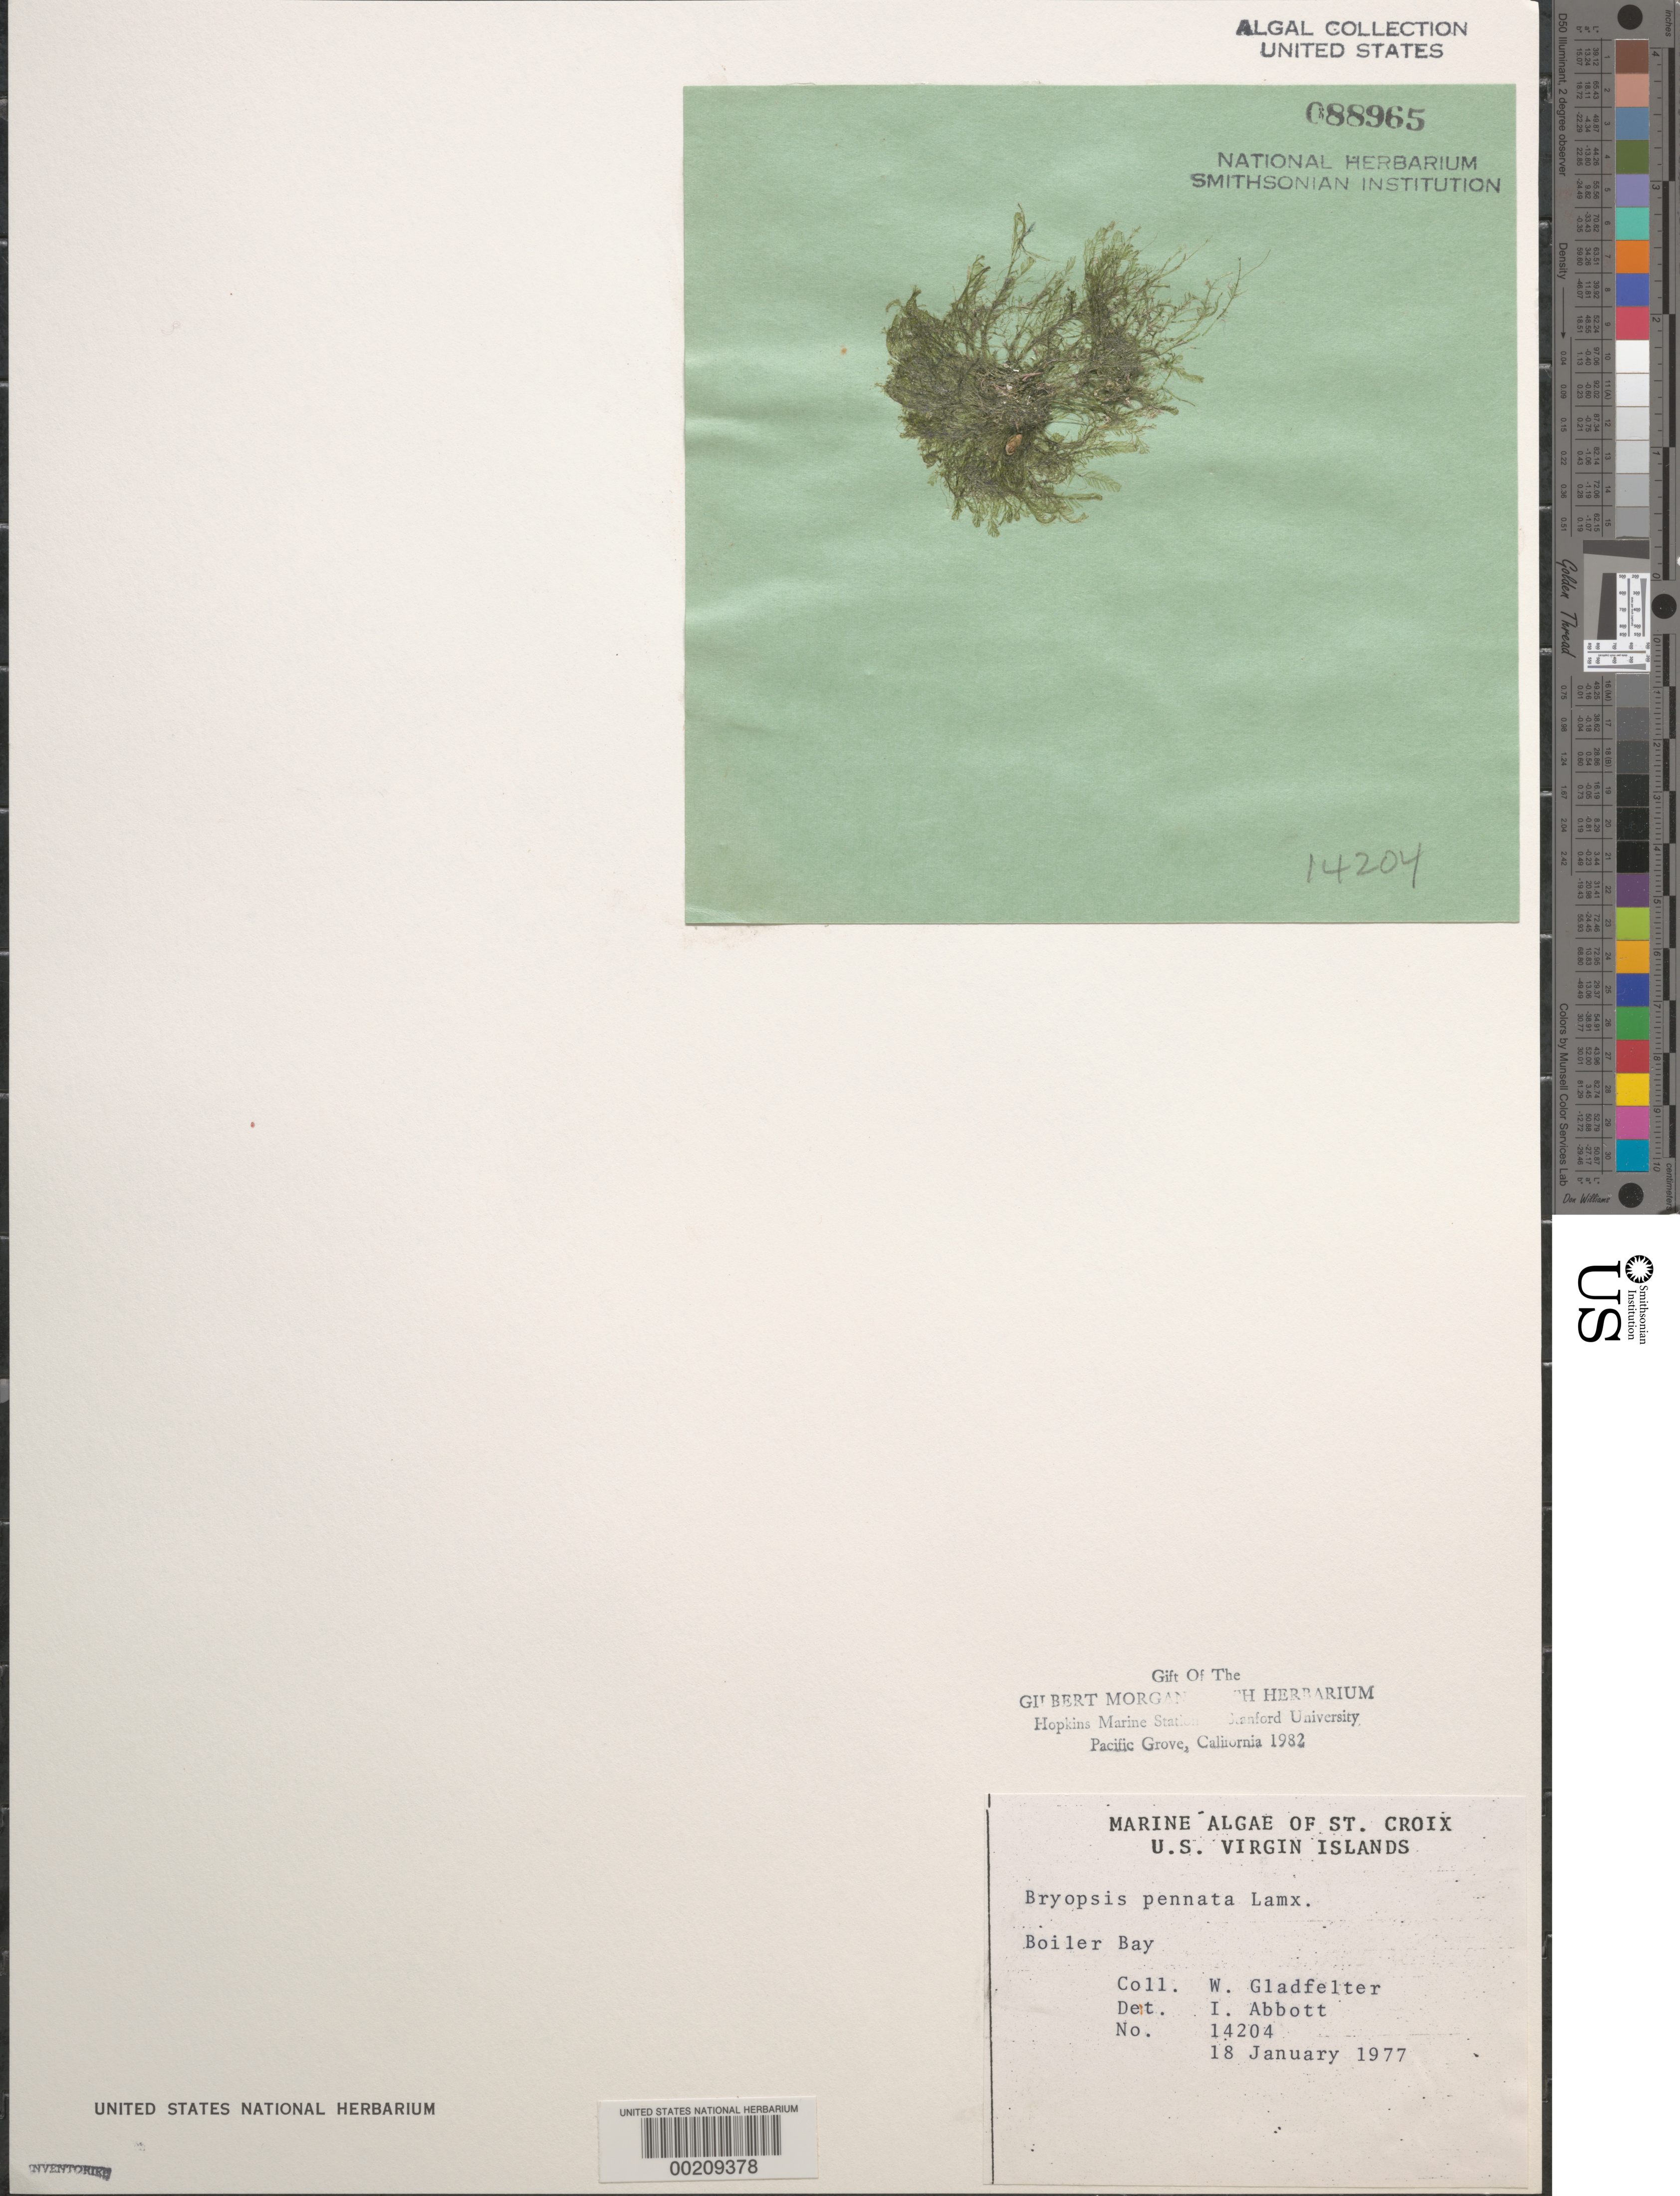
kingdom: Plantae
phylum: Chlorophyta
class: Ulvophyceae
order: Bryopsidales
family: Bryopsidaceae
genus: Bryopsis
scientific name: Bryopsis pennata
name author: J.V.Lamouroux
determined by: Abbott, Isabella A.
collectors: W. Gladfelter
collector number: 14204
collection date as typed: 18 Jan 1977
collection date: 1977-01-18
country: U.S. Virgin Islands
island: St. Croix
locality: Boiler Bay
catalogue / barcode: US 88965